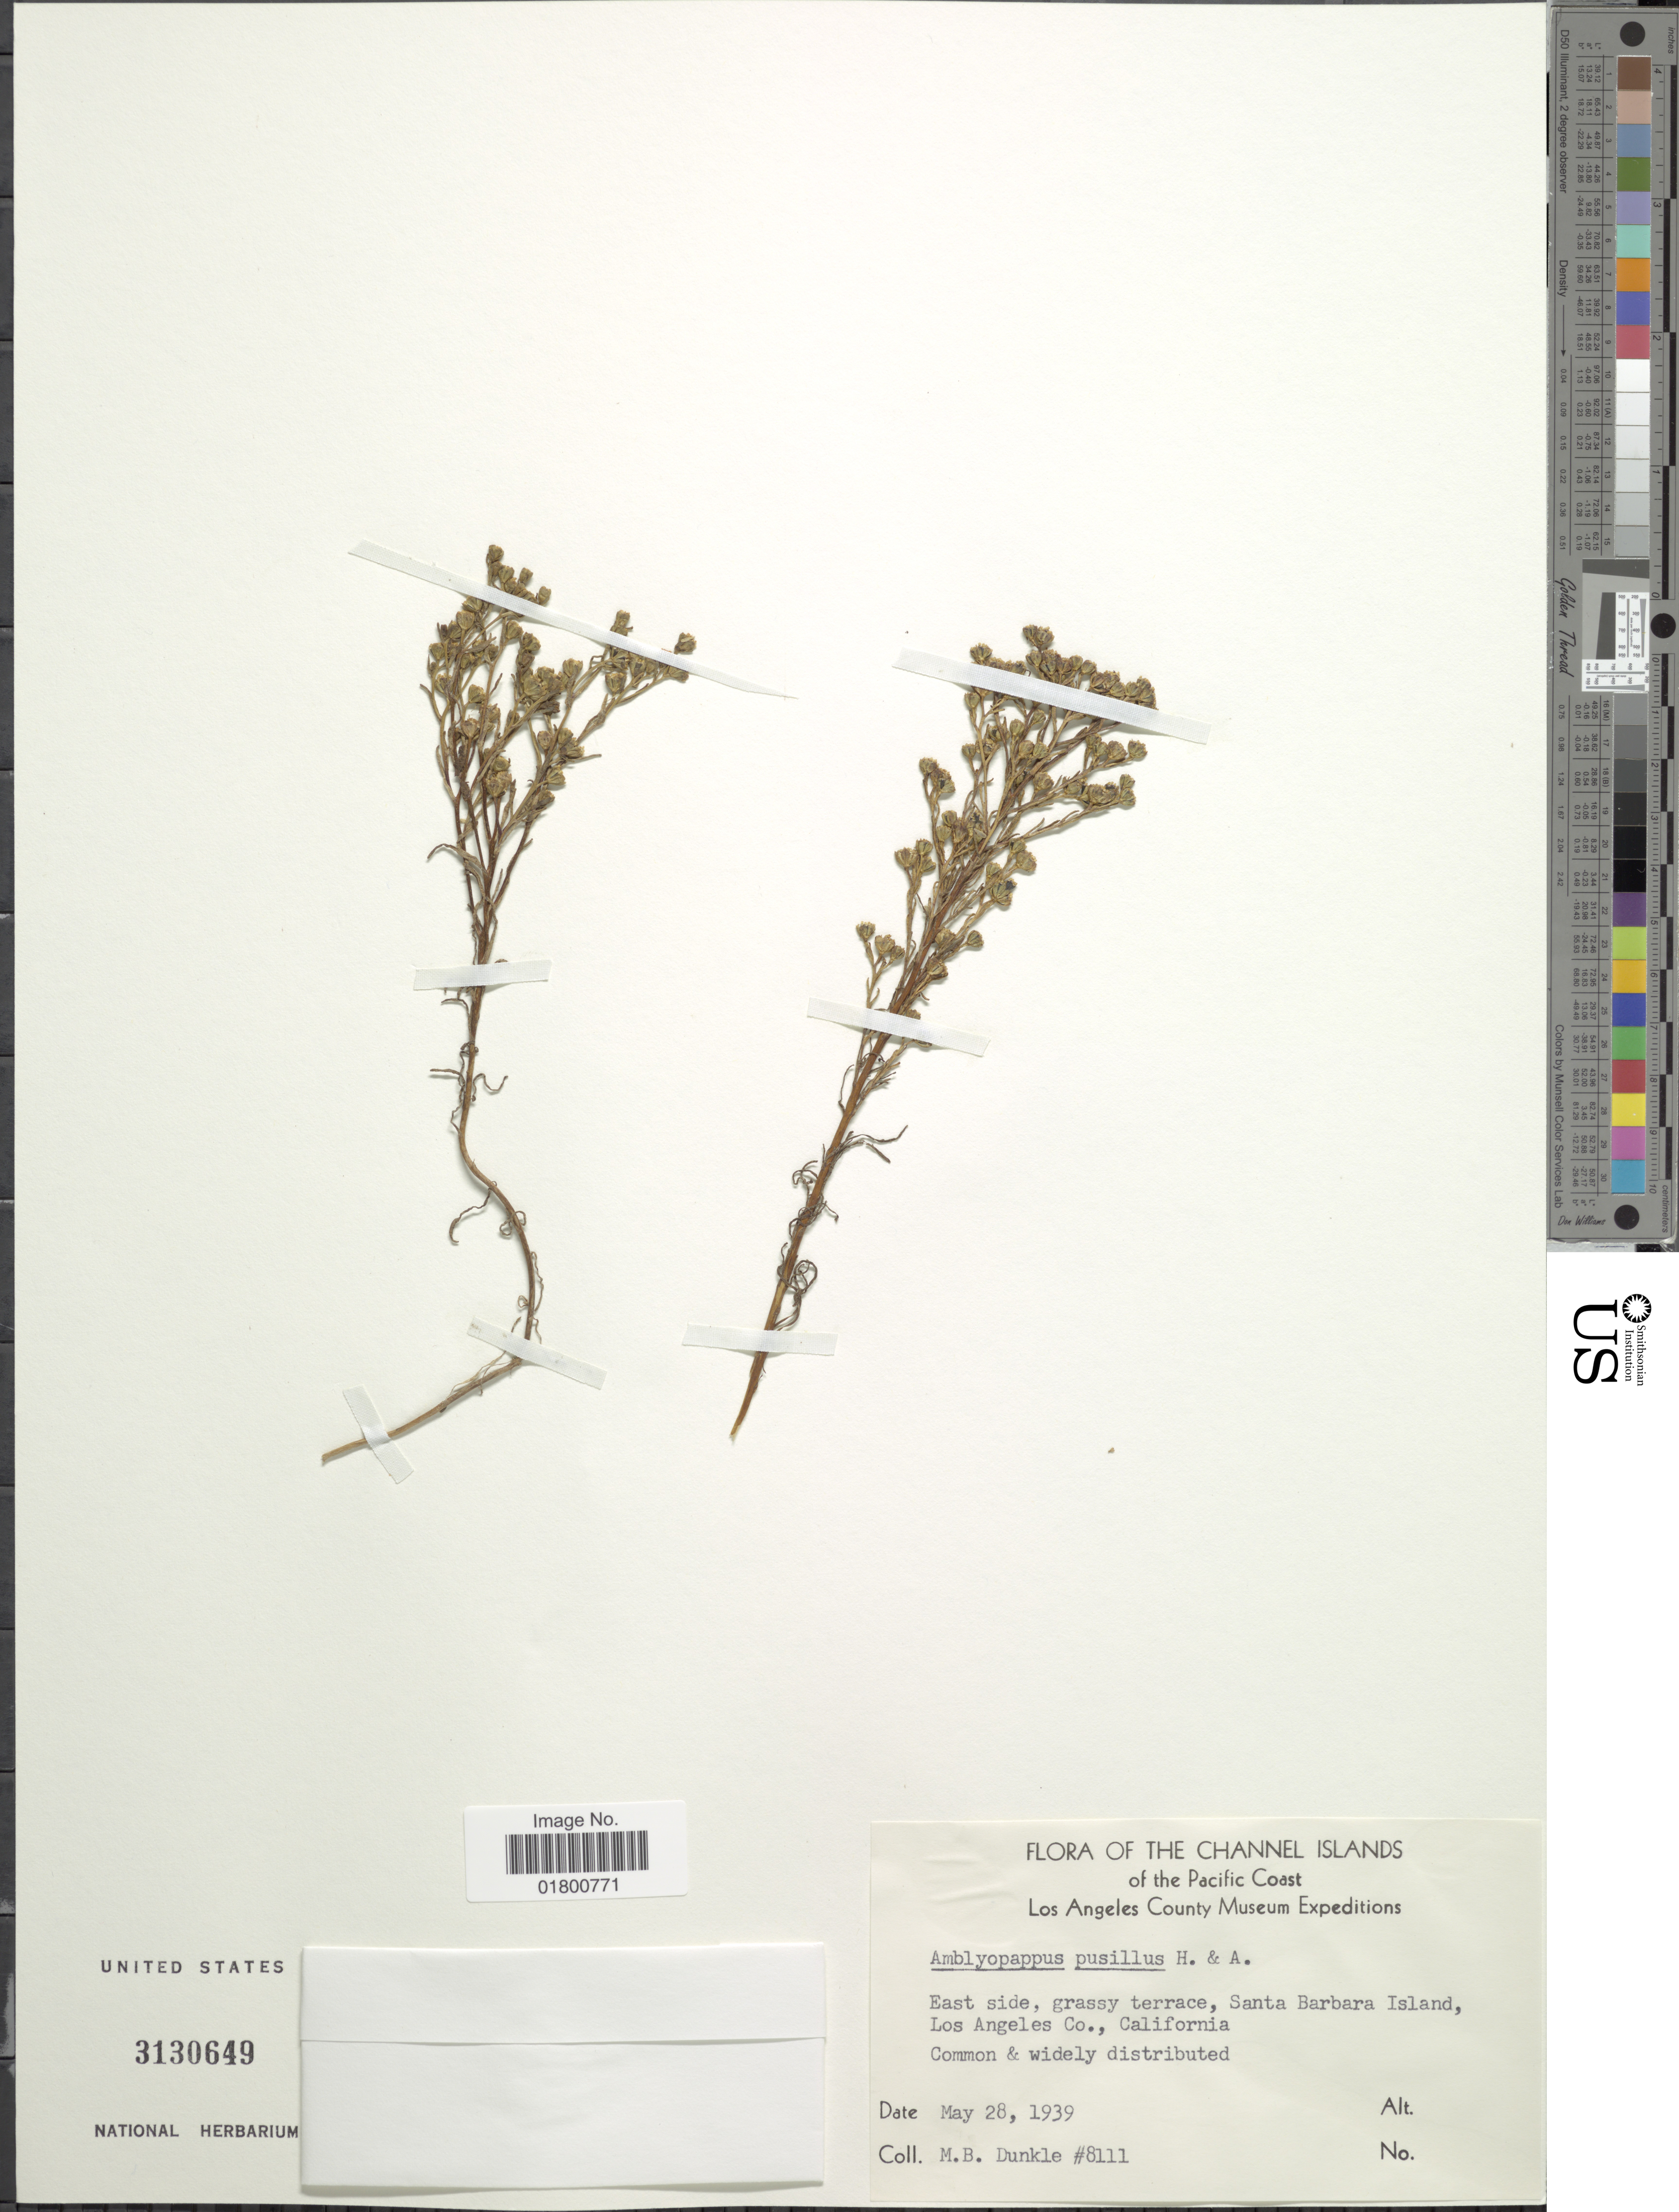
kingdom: Plantae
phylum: Tracheophyta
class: Magnoliopsida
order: Asterales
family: Asteraceae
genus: Amblyopappus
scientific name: Amblyopappus pusillus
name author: Hook. & Arn.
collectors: M. Dunkle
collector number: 8111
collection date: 1939-05-28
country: United States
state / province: California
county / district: Los Angeles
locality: The Channel Islands of the Pacific Coast, East side, grassy terrace, Santa Barbara Island, Los Angeles Co., California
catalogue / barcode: US 3130649